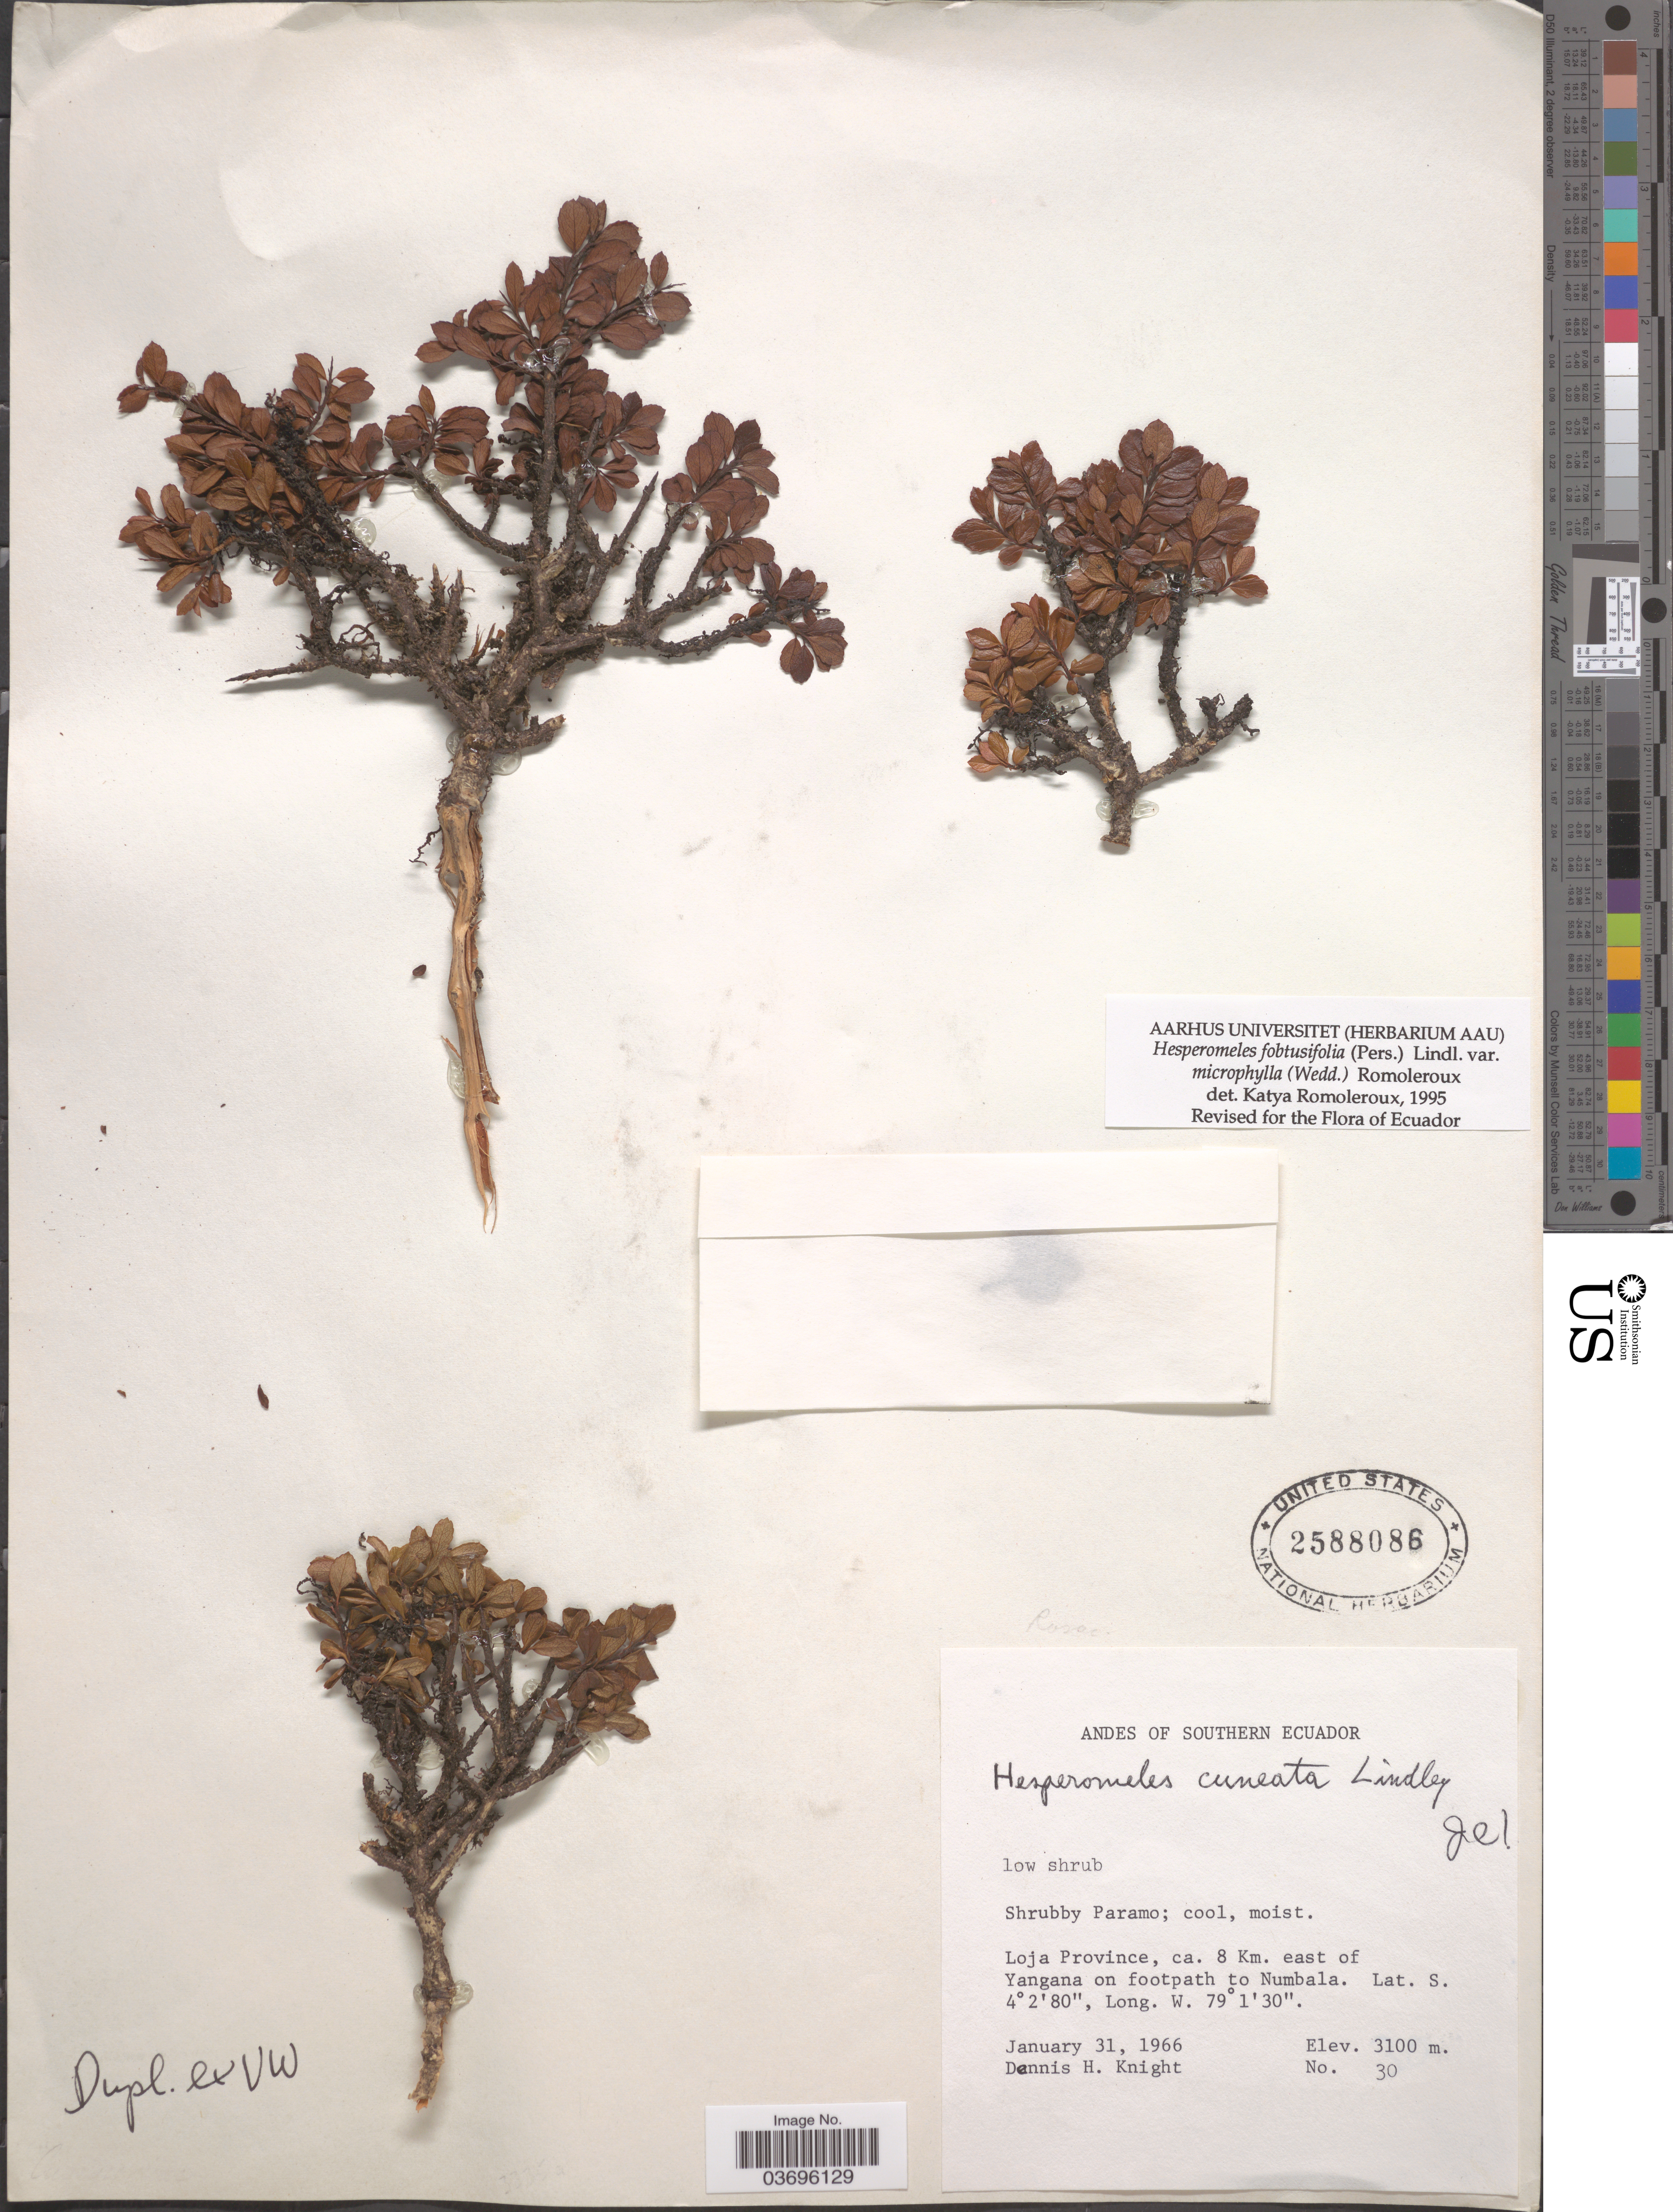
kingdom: Plantae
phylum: Tracheophyta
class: Magnoliopsida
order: Rosales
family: Rosaceae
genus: Hesperomeles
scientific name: Hesperomeles obtusifolia var. microphylla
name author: (Wedd.) Romol.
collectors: D. Knight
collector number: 30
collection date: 1966-01-31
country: Ecuador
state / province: Loja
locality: Andes of Southern Ecuador. Ca. 8 Km. east of Yangana on footpath to Numbala.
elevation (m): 3100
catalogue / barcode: US 2588086